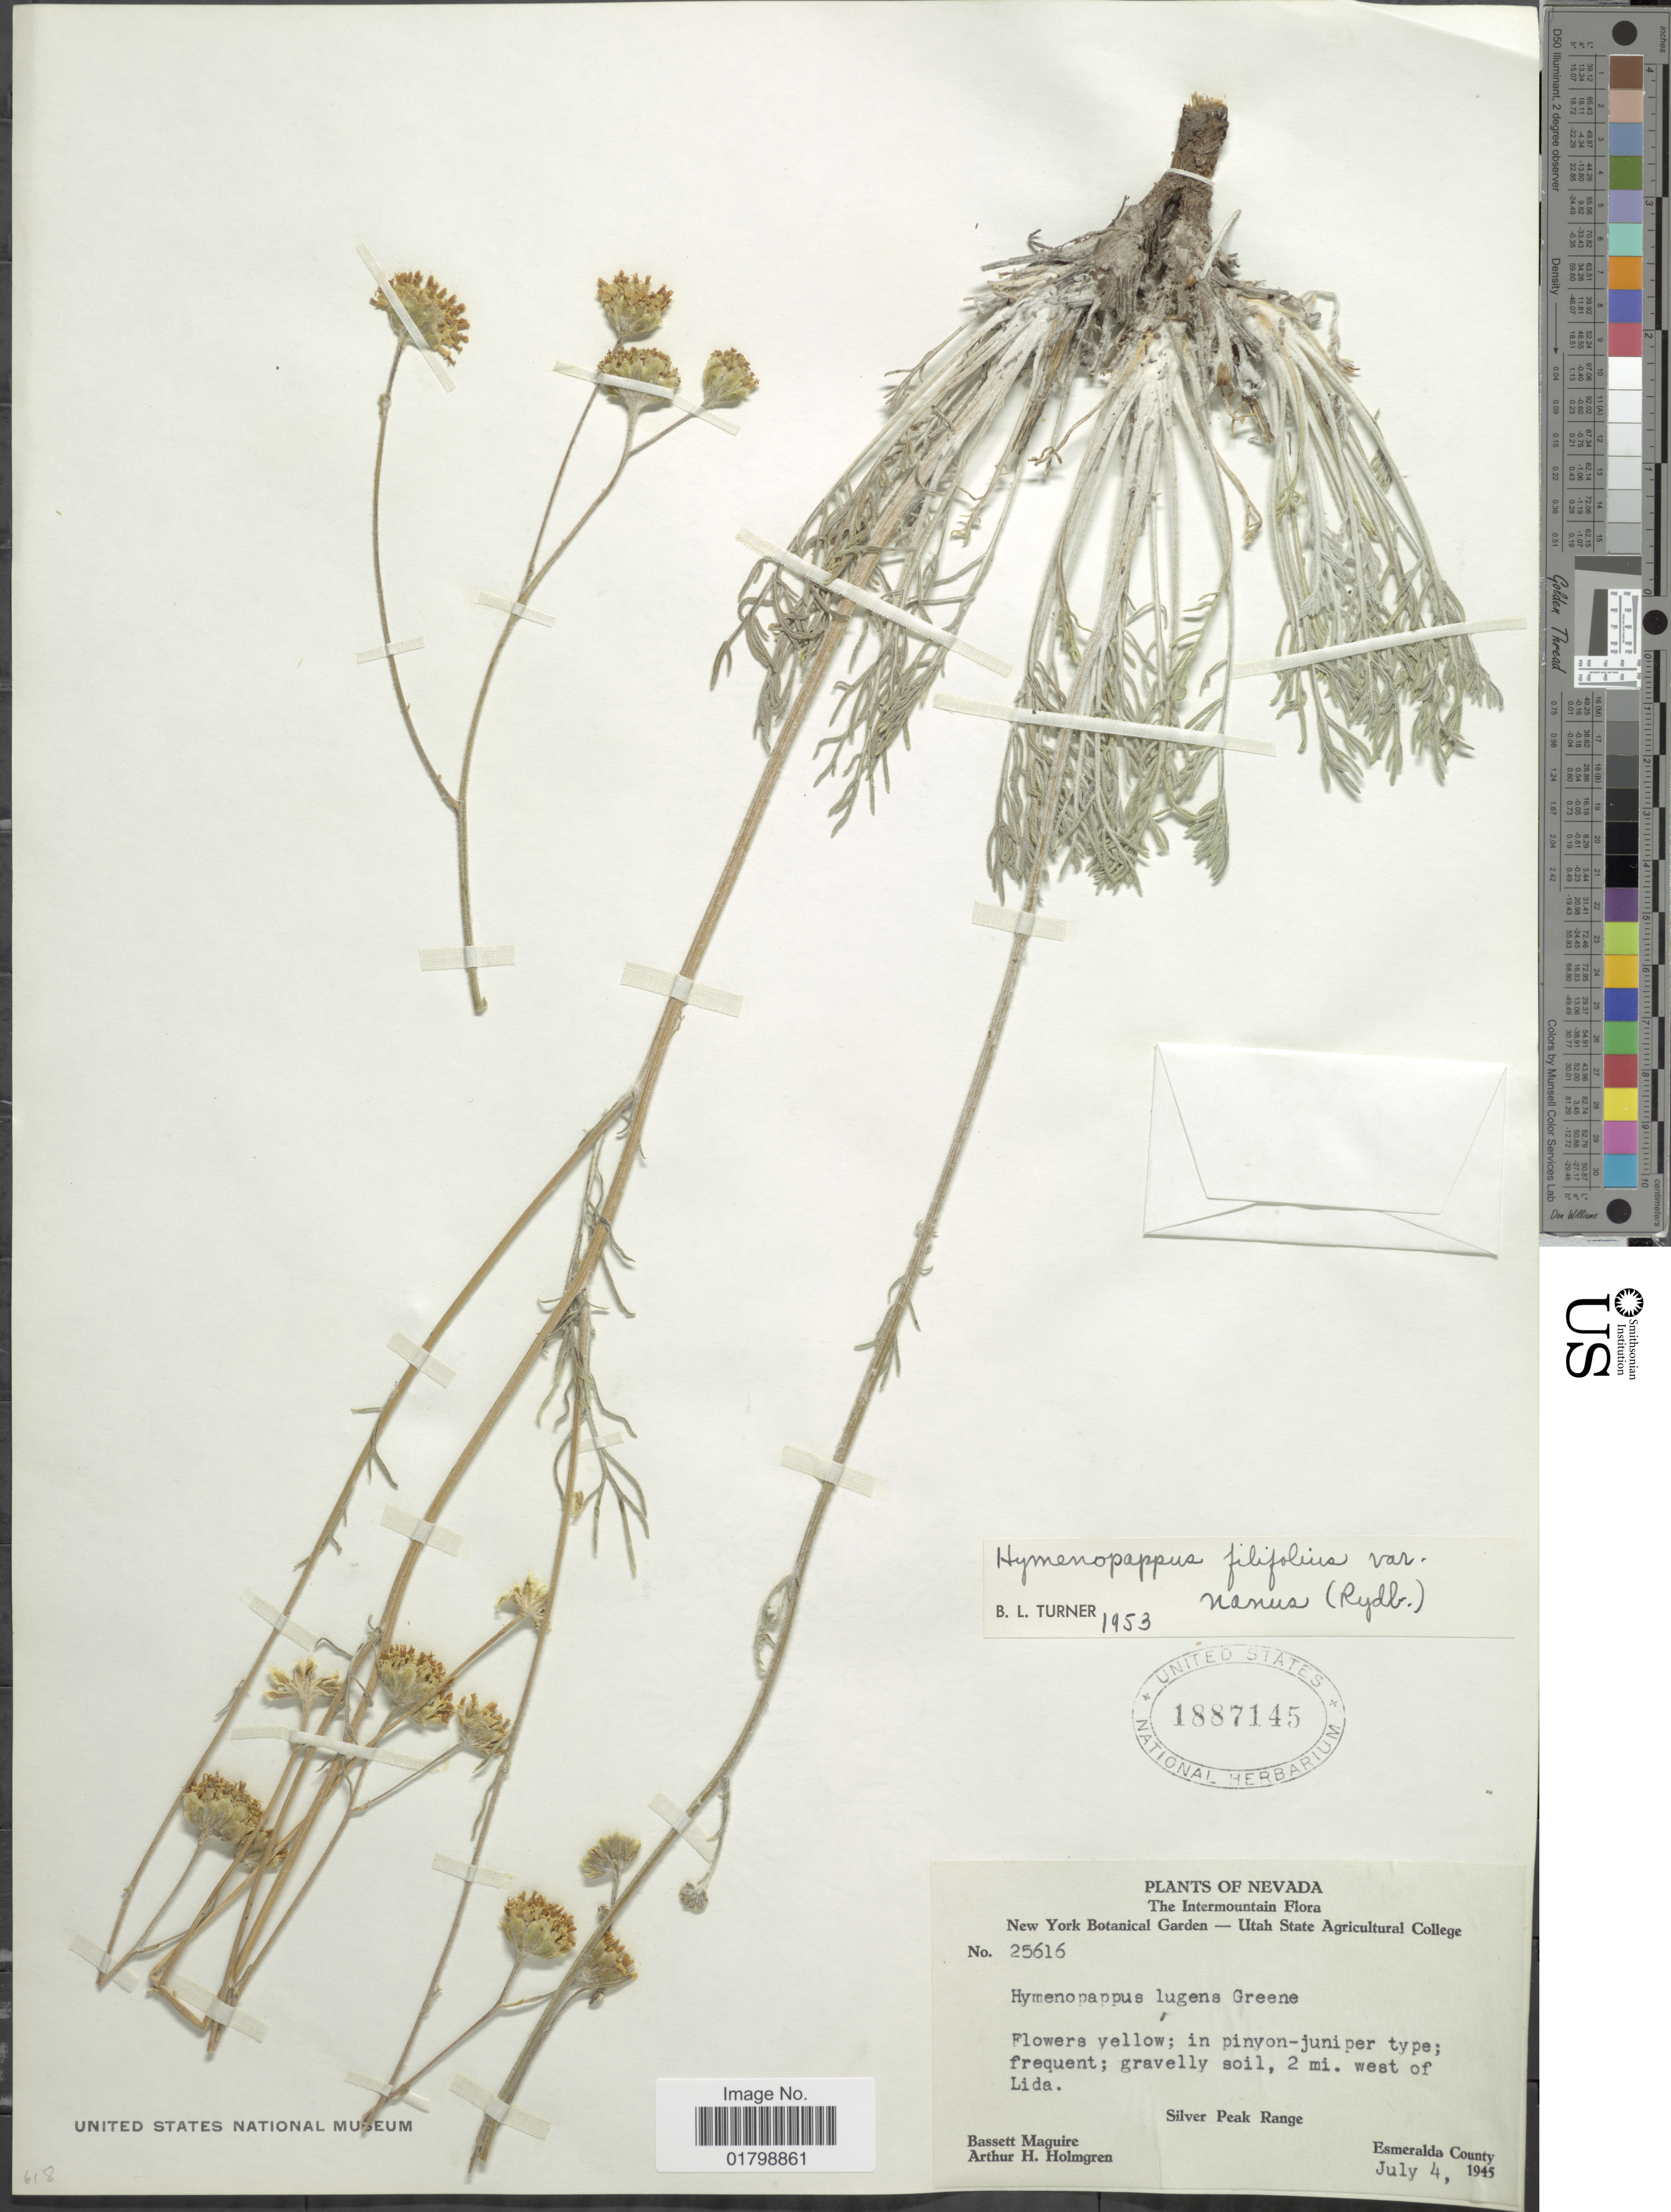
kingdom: Plantae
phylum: Tracheophyta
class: Magnoliopsida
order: Asterales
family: Asteraceae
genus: Hymenopappus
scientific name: Hymenopappus filifolius var. nanus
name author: (Ryd.) B.L. Turner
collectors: B. Maguire & A. H. Holmgren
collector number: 25616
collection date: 1945-07-04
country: United States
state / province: Nevada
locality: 2 mi. west of Lida, Silver Peak Range, Esmeralda County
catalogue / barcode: US 1887145